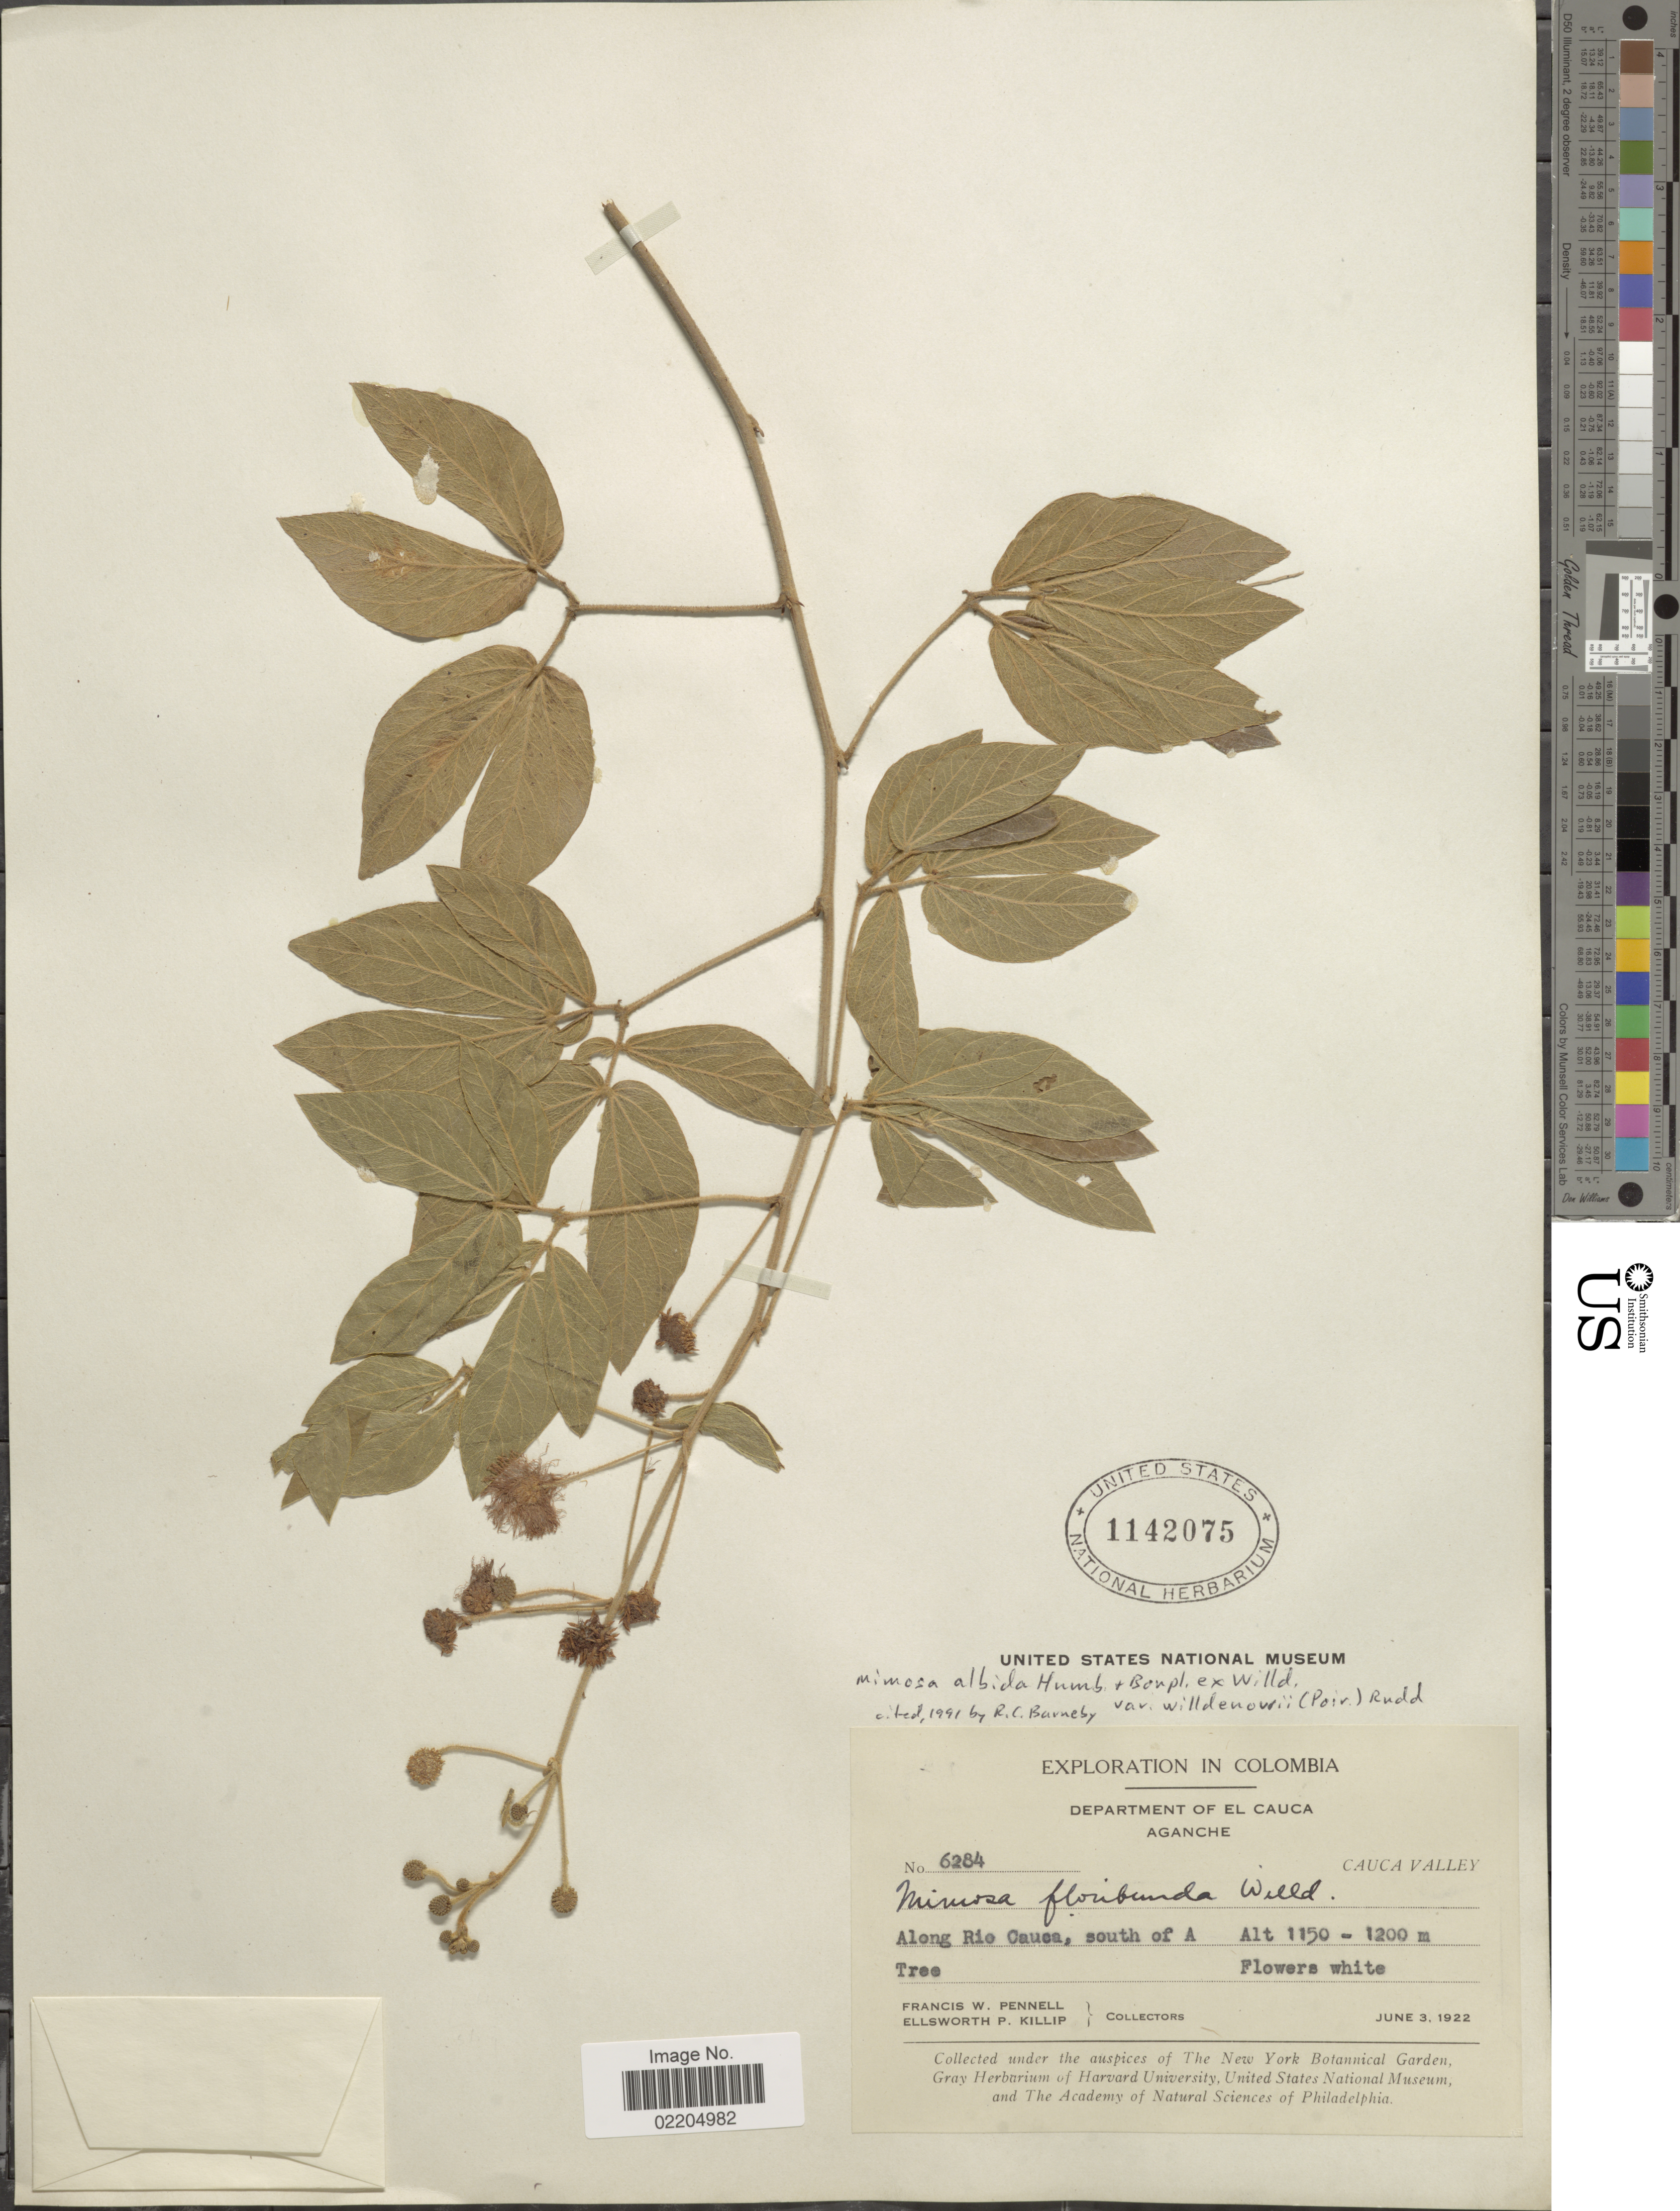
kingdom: Plantae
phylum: Tracheophyta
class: Magnoliopsida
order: Fabales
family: Fabaceae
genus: Mimosa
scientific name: Mimosa albida var. willdenowii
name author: (Poir.) Rudd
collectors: F. W. Pennell & E. P. Killip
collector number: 6284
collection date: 1922-06-03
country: Colombia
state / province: Cauca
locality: Aganche, Cauca Valley, Along Rio Cauca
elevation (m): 1150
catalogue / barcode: US 1142075